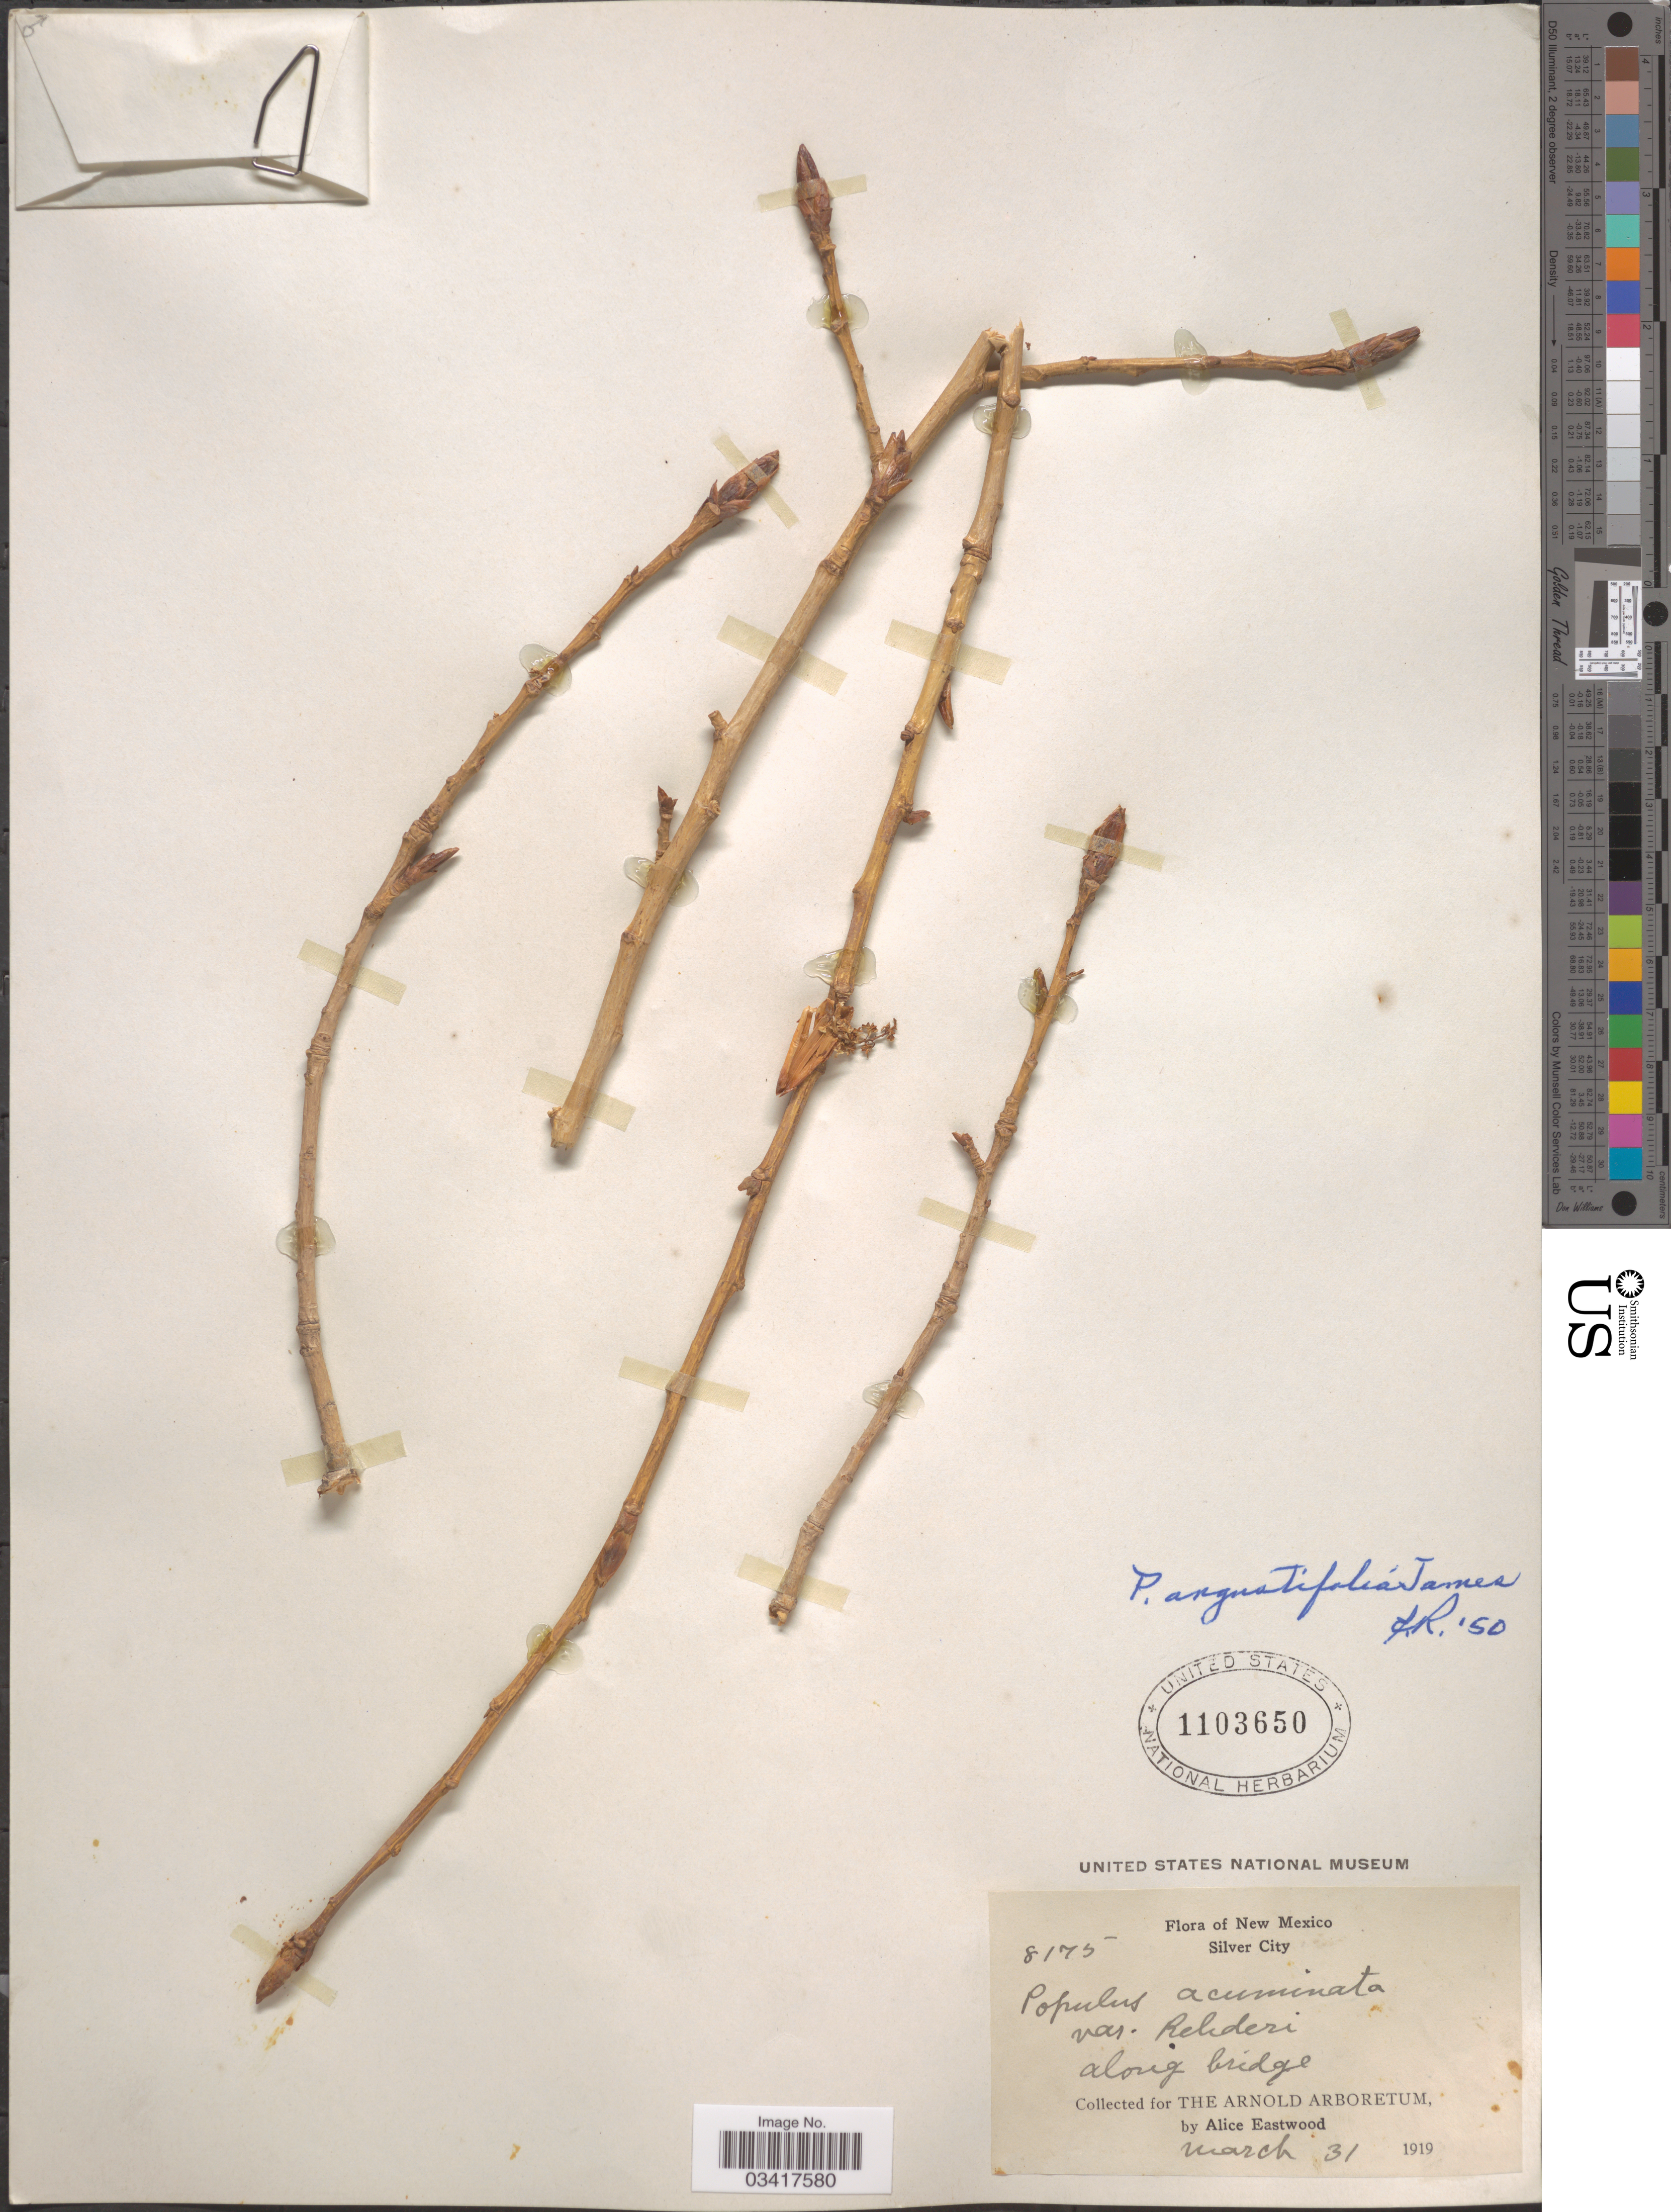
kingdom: Plantae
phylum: Tracheophyta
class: Magnoliopsida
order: Malpighiales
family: Salicaceae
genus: Populus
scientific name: Populus angustifolia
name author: E. James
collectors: A. Eastwood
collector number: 8175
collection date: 1919-03-31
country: United States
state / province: New Mexico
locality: Silver City. Along bridge.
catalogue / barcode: US 1103650